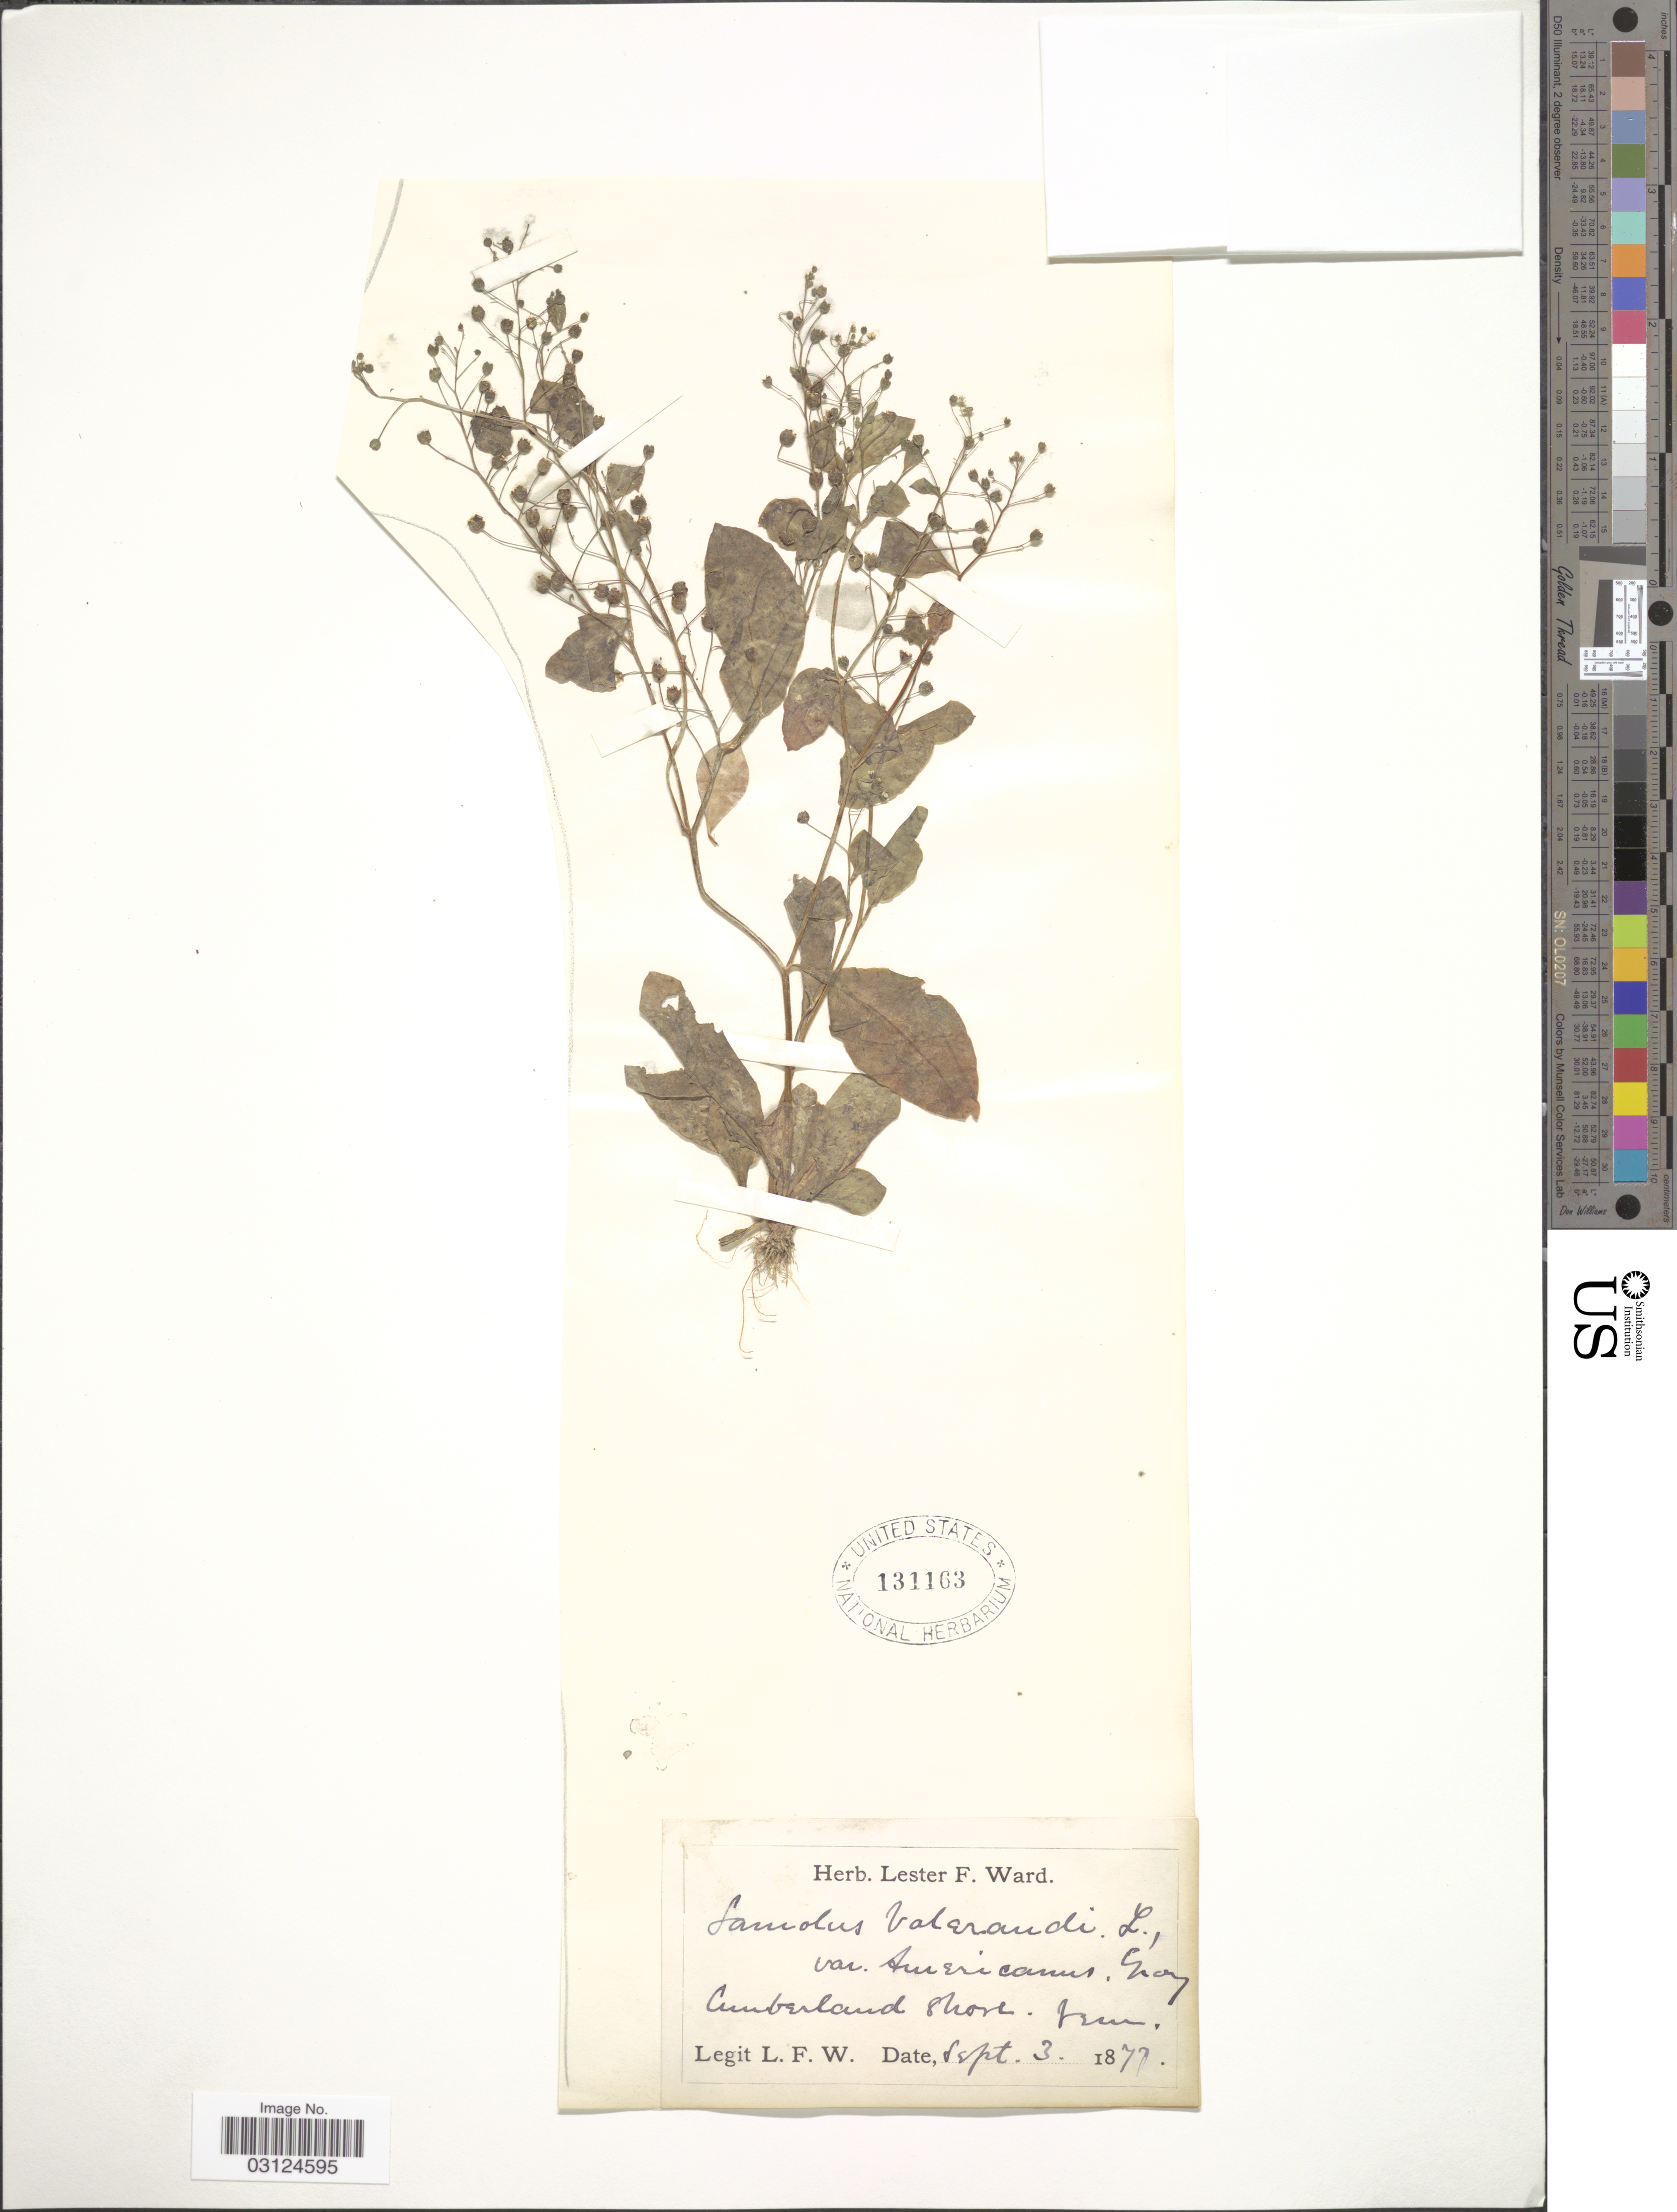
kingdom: Plantae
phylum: Tracheophyta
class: Magnoliopsida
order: Ericales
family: Primulaceae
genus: Samolus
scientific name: Samolus valerandi var. americanus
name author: A. Gray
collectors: L. F. Ward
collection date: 1877-09-03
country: United States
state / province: Tennessee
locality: Cumberland shore.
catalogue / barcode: US 131163